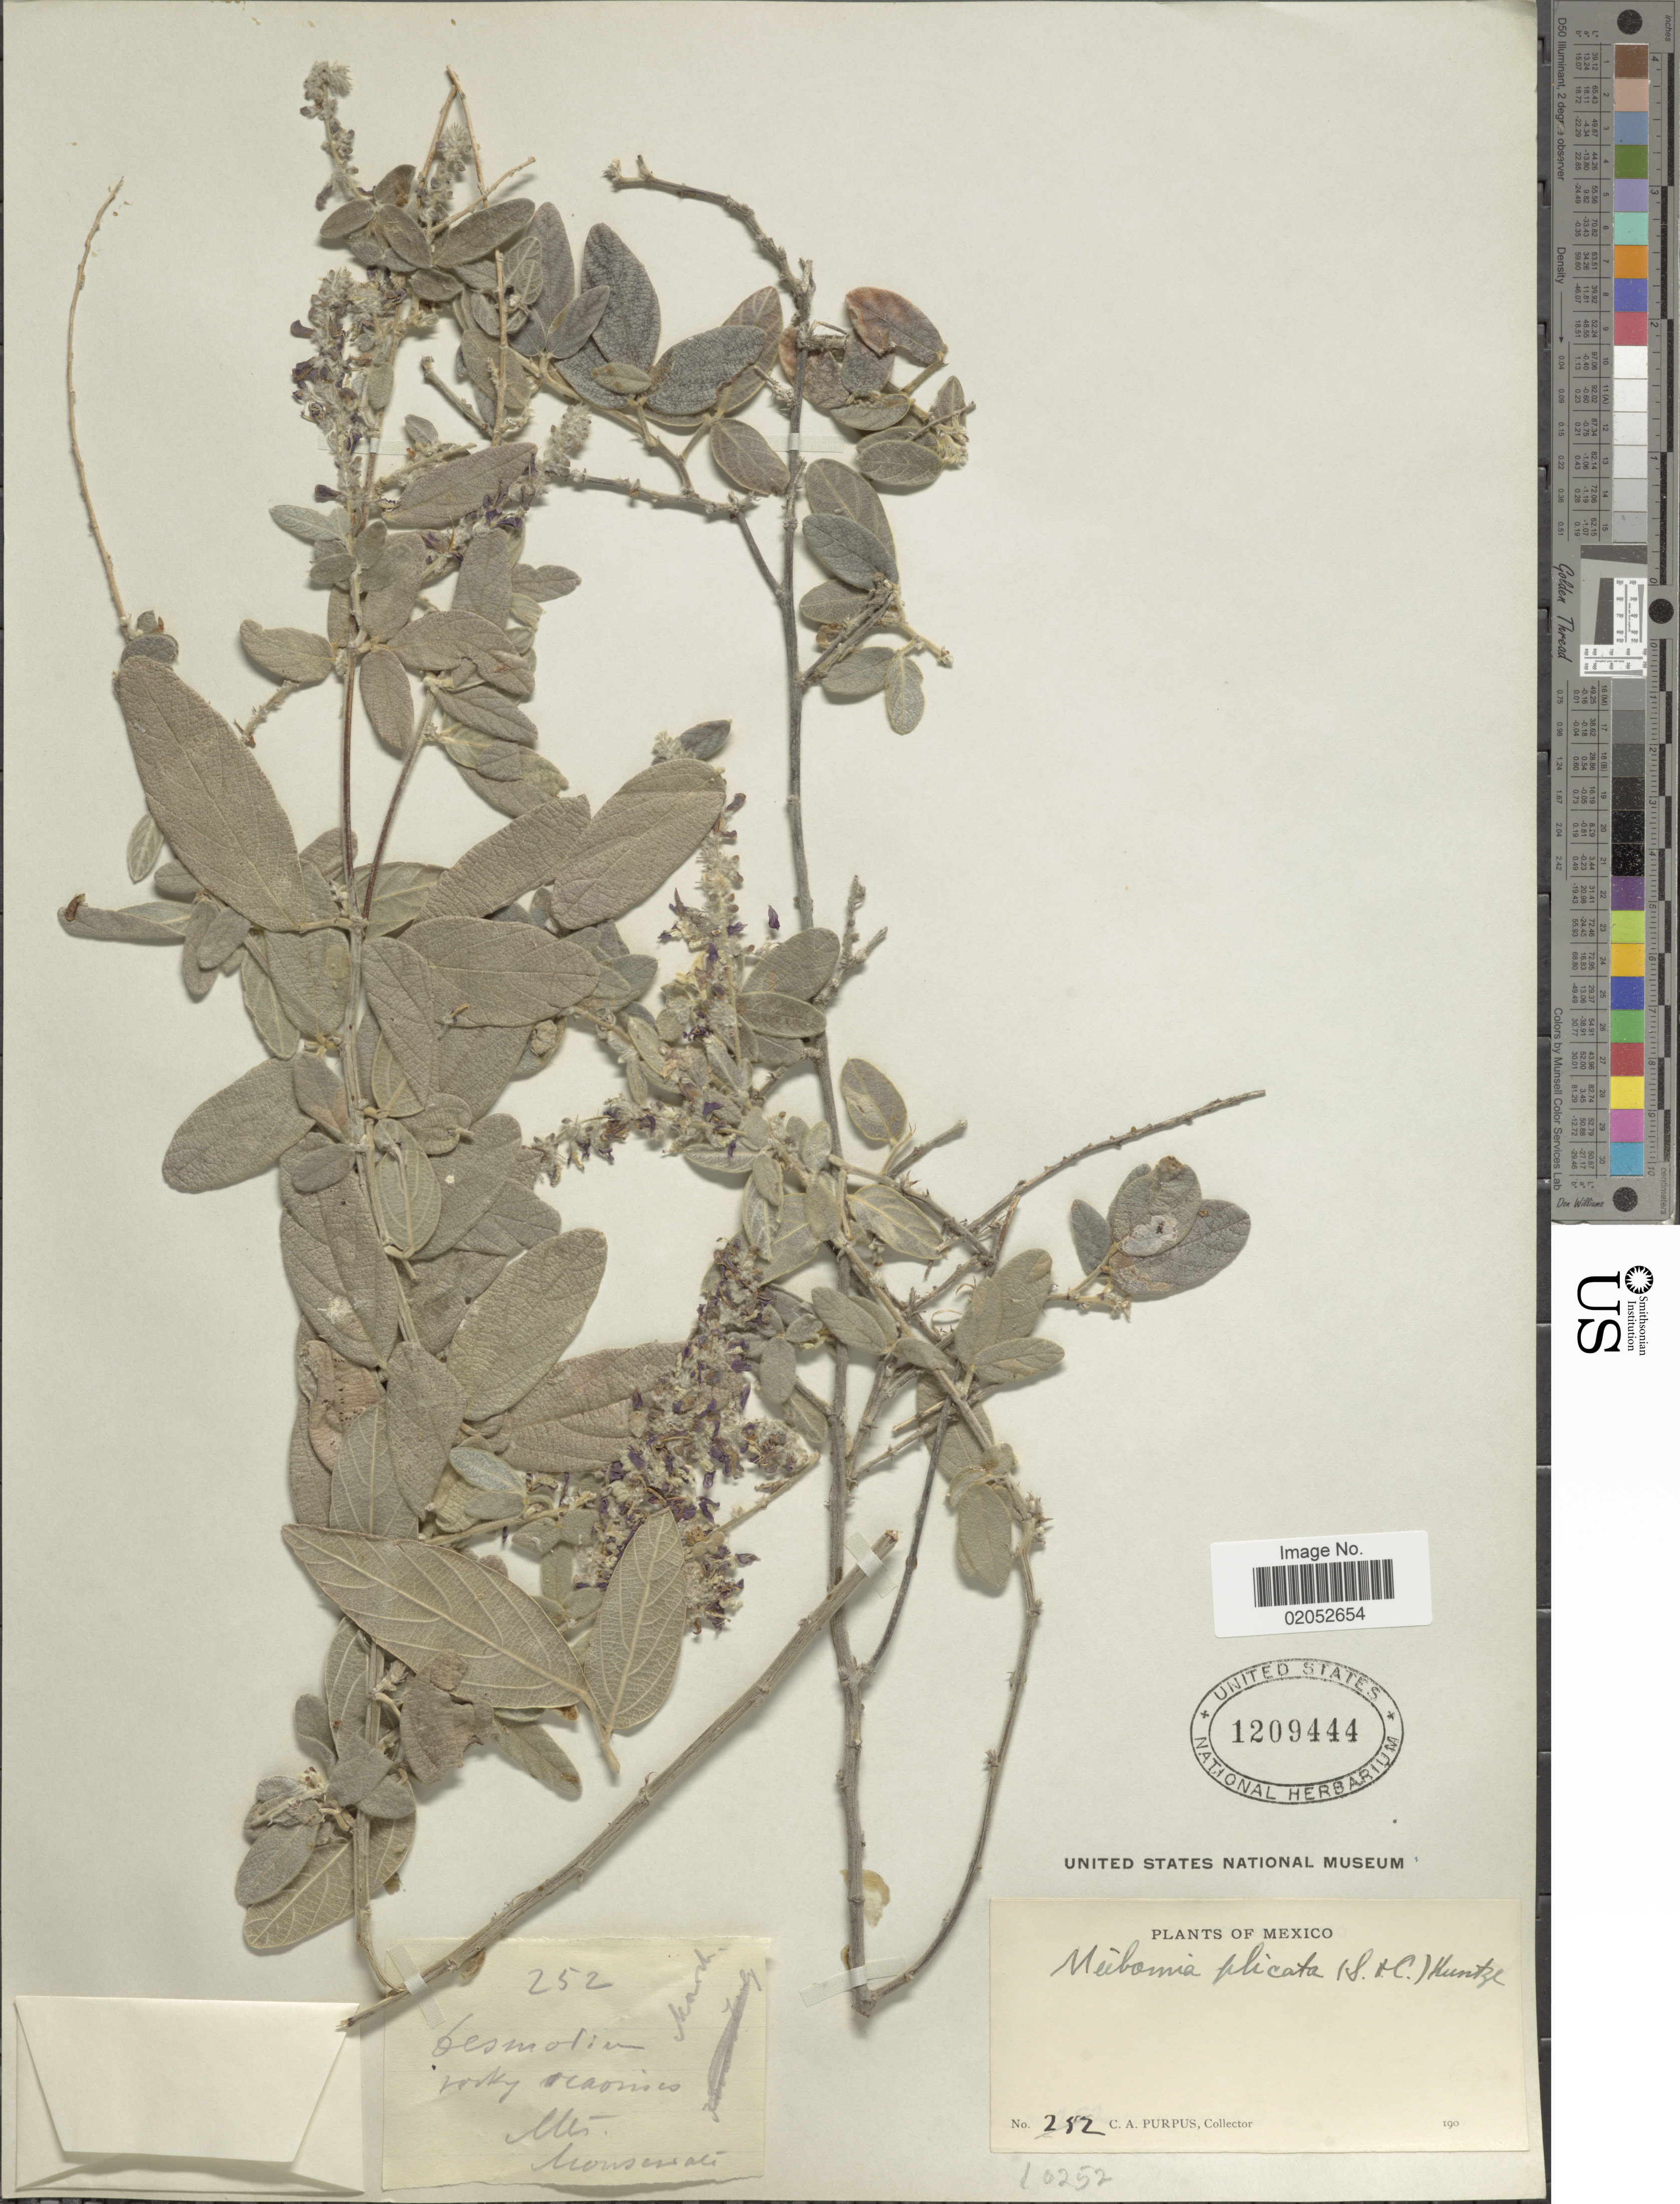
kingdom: Plantae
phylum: Tracheophyta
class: Magnoliopsida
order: Fabales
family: Fabaceae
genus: Desmodium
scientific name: Desmodium plicatum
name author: Schltdl. & Cham.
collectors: C. A. Purpus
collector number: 252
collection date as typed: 190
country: Mexico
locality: Mts. Monserrat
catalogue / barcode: US 1209444